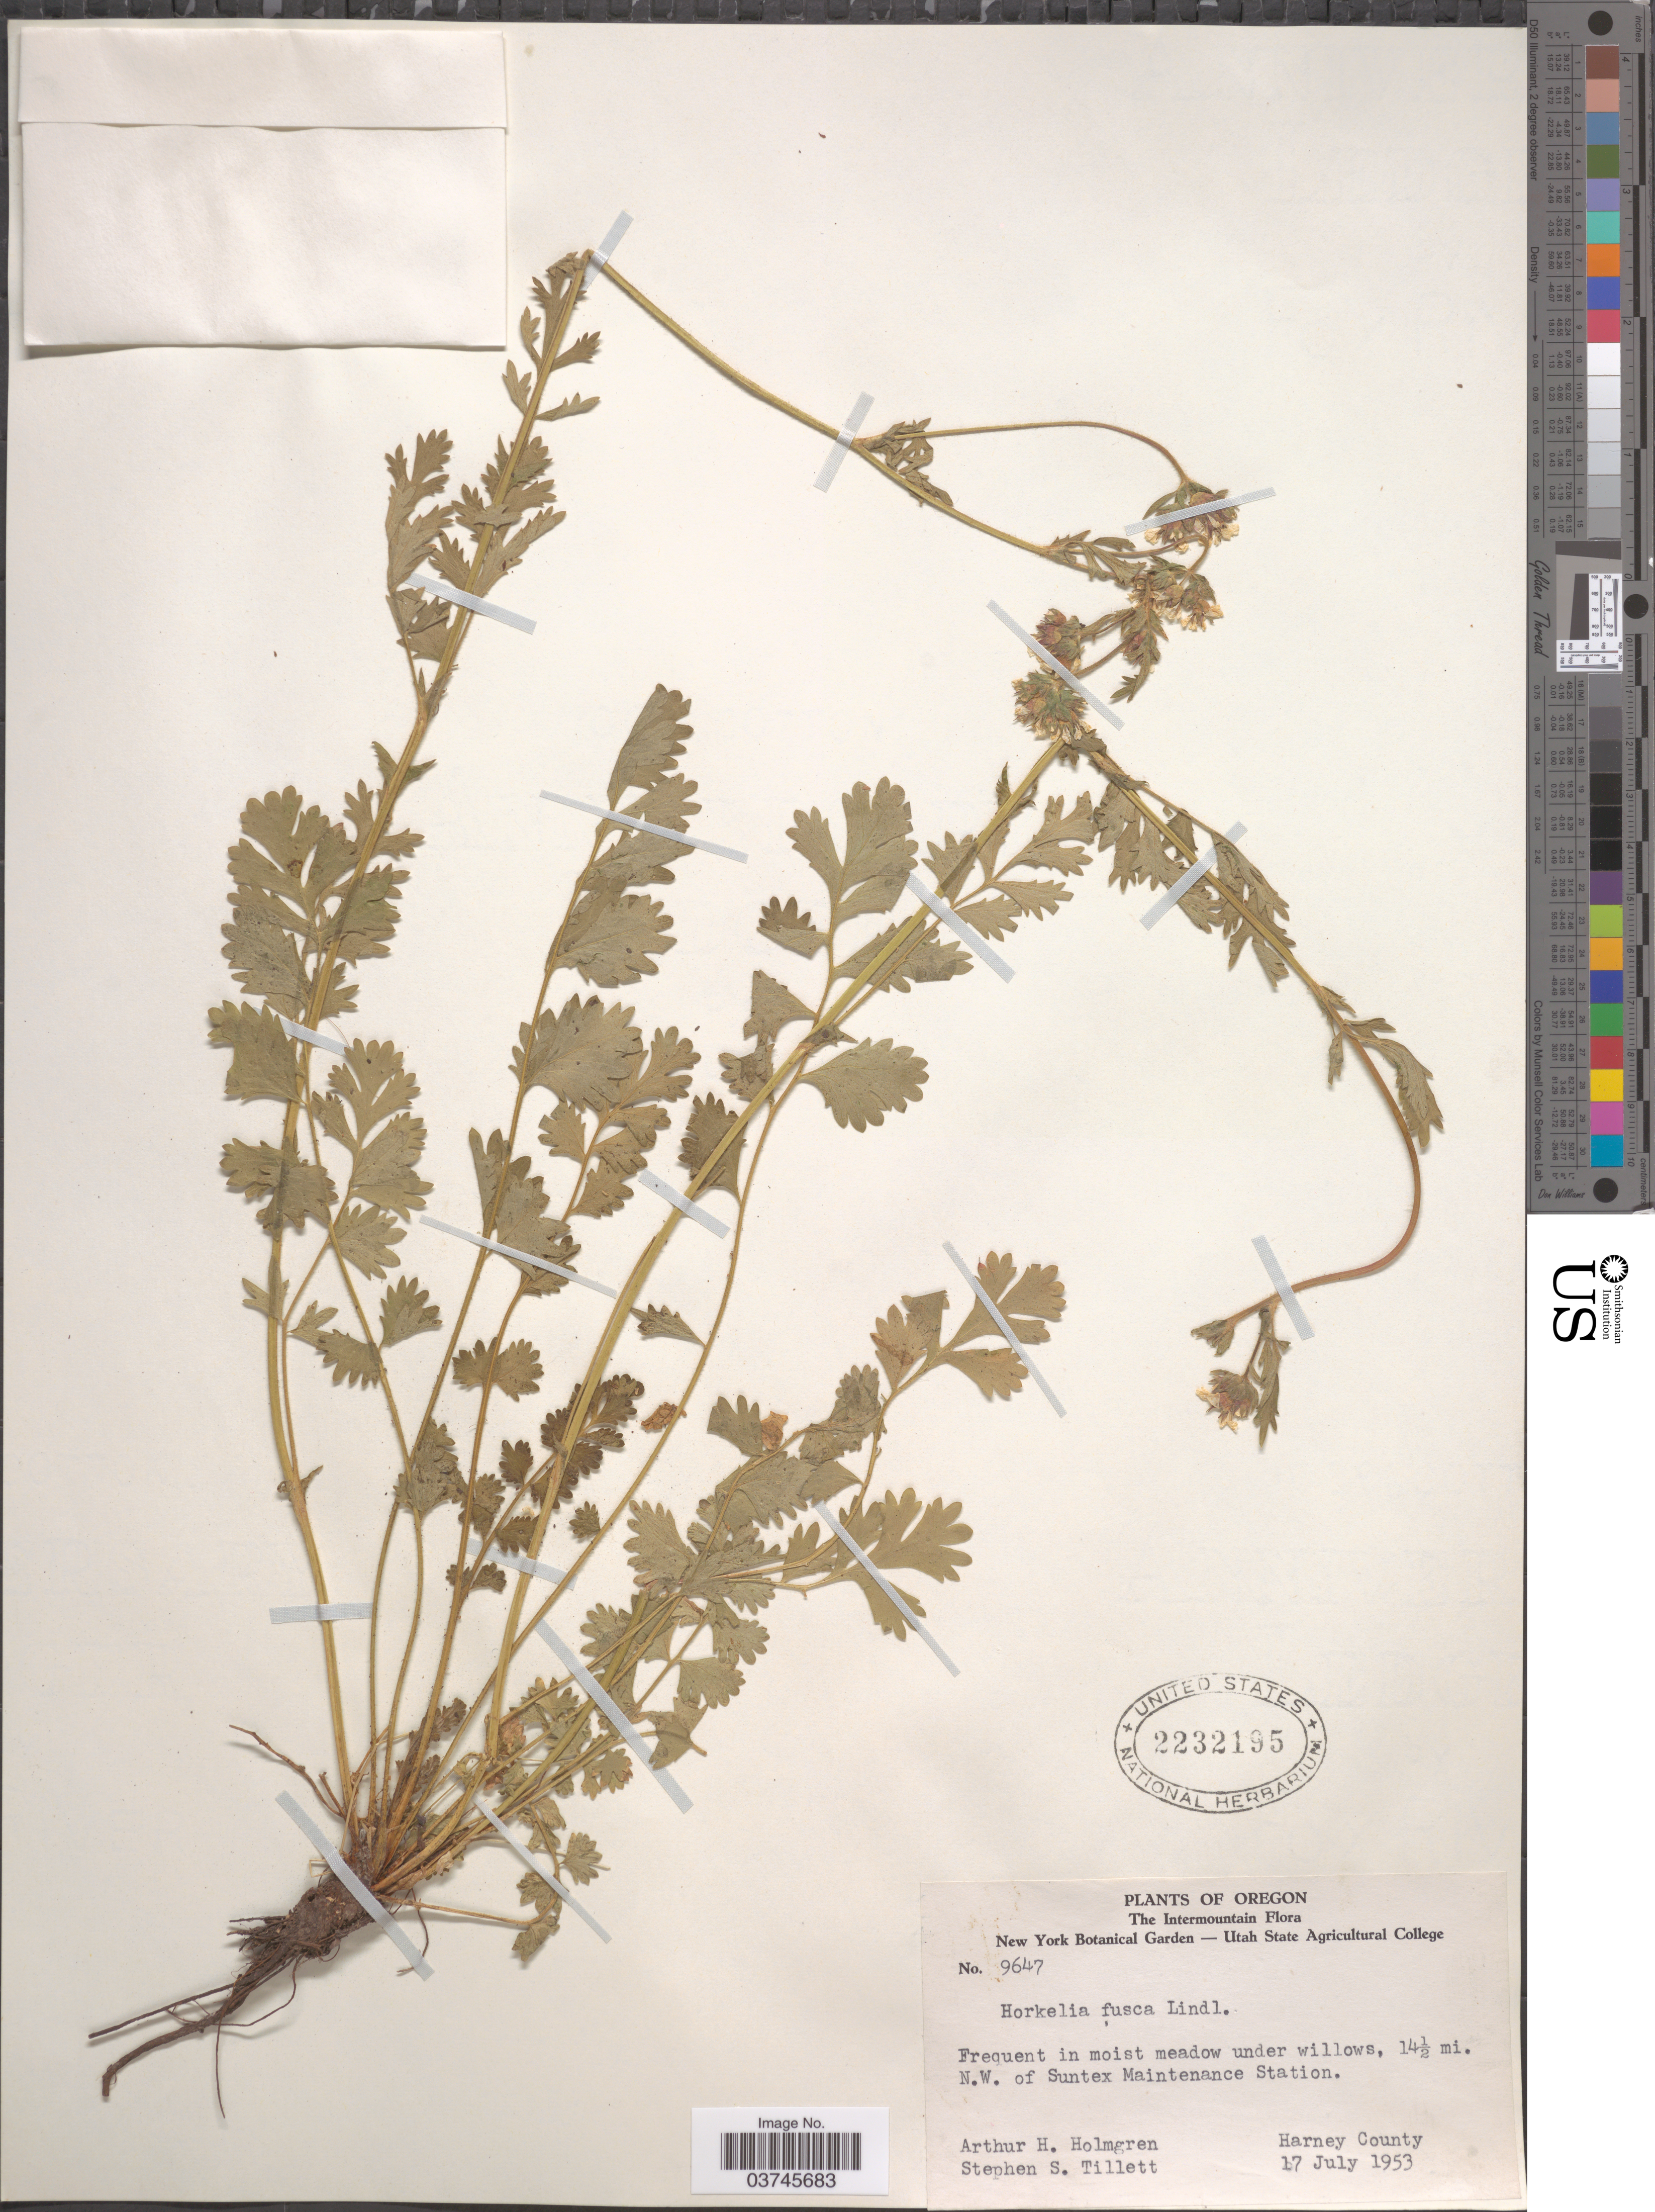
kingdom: Plantae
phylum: Tracheophyta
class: Magnoliopsida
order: Rosales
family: Rosaceae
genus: Potentilla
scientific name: Potentilla douglasii var. parviflora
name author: (Nutt. ex Hook. & Arn.) J.T. Howell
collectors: A. H. Holmgren & S. S. Tillett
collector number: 9647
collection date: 1953-07-17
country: United States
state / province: Oregon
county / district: Harney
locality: The Intermountain. Frequent in moist meadow under willows, 14½ mi. N.W. of Suntex Maintenance Station. Harney County.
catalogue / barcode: US 2232195